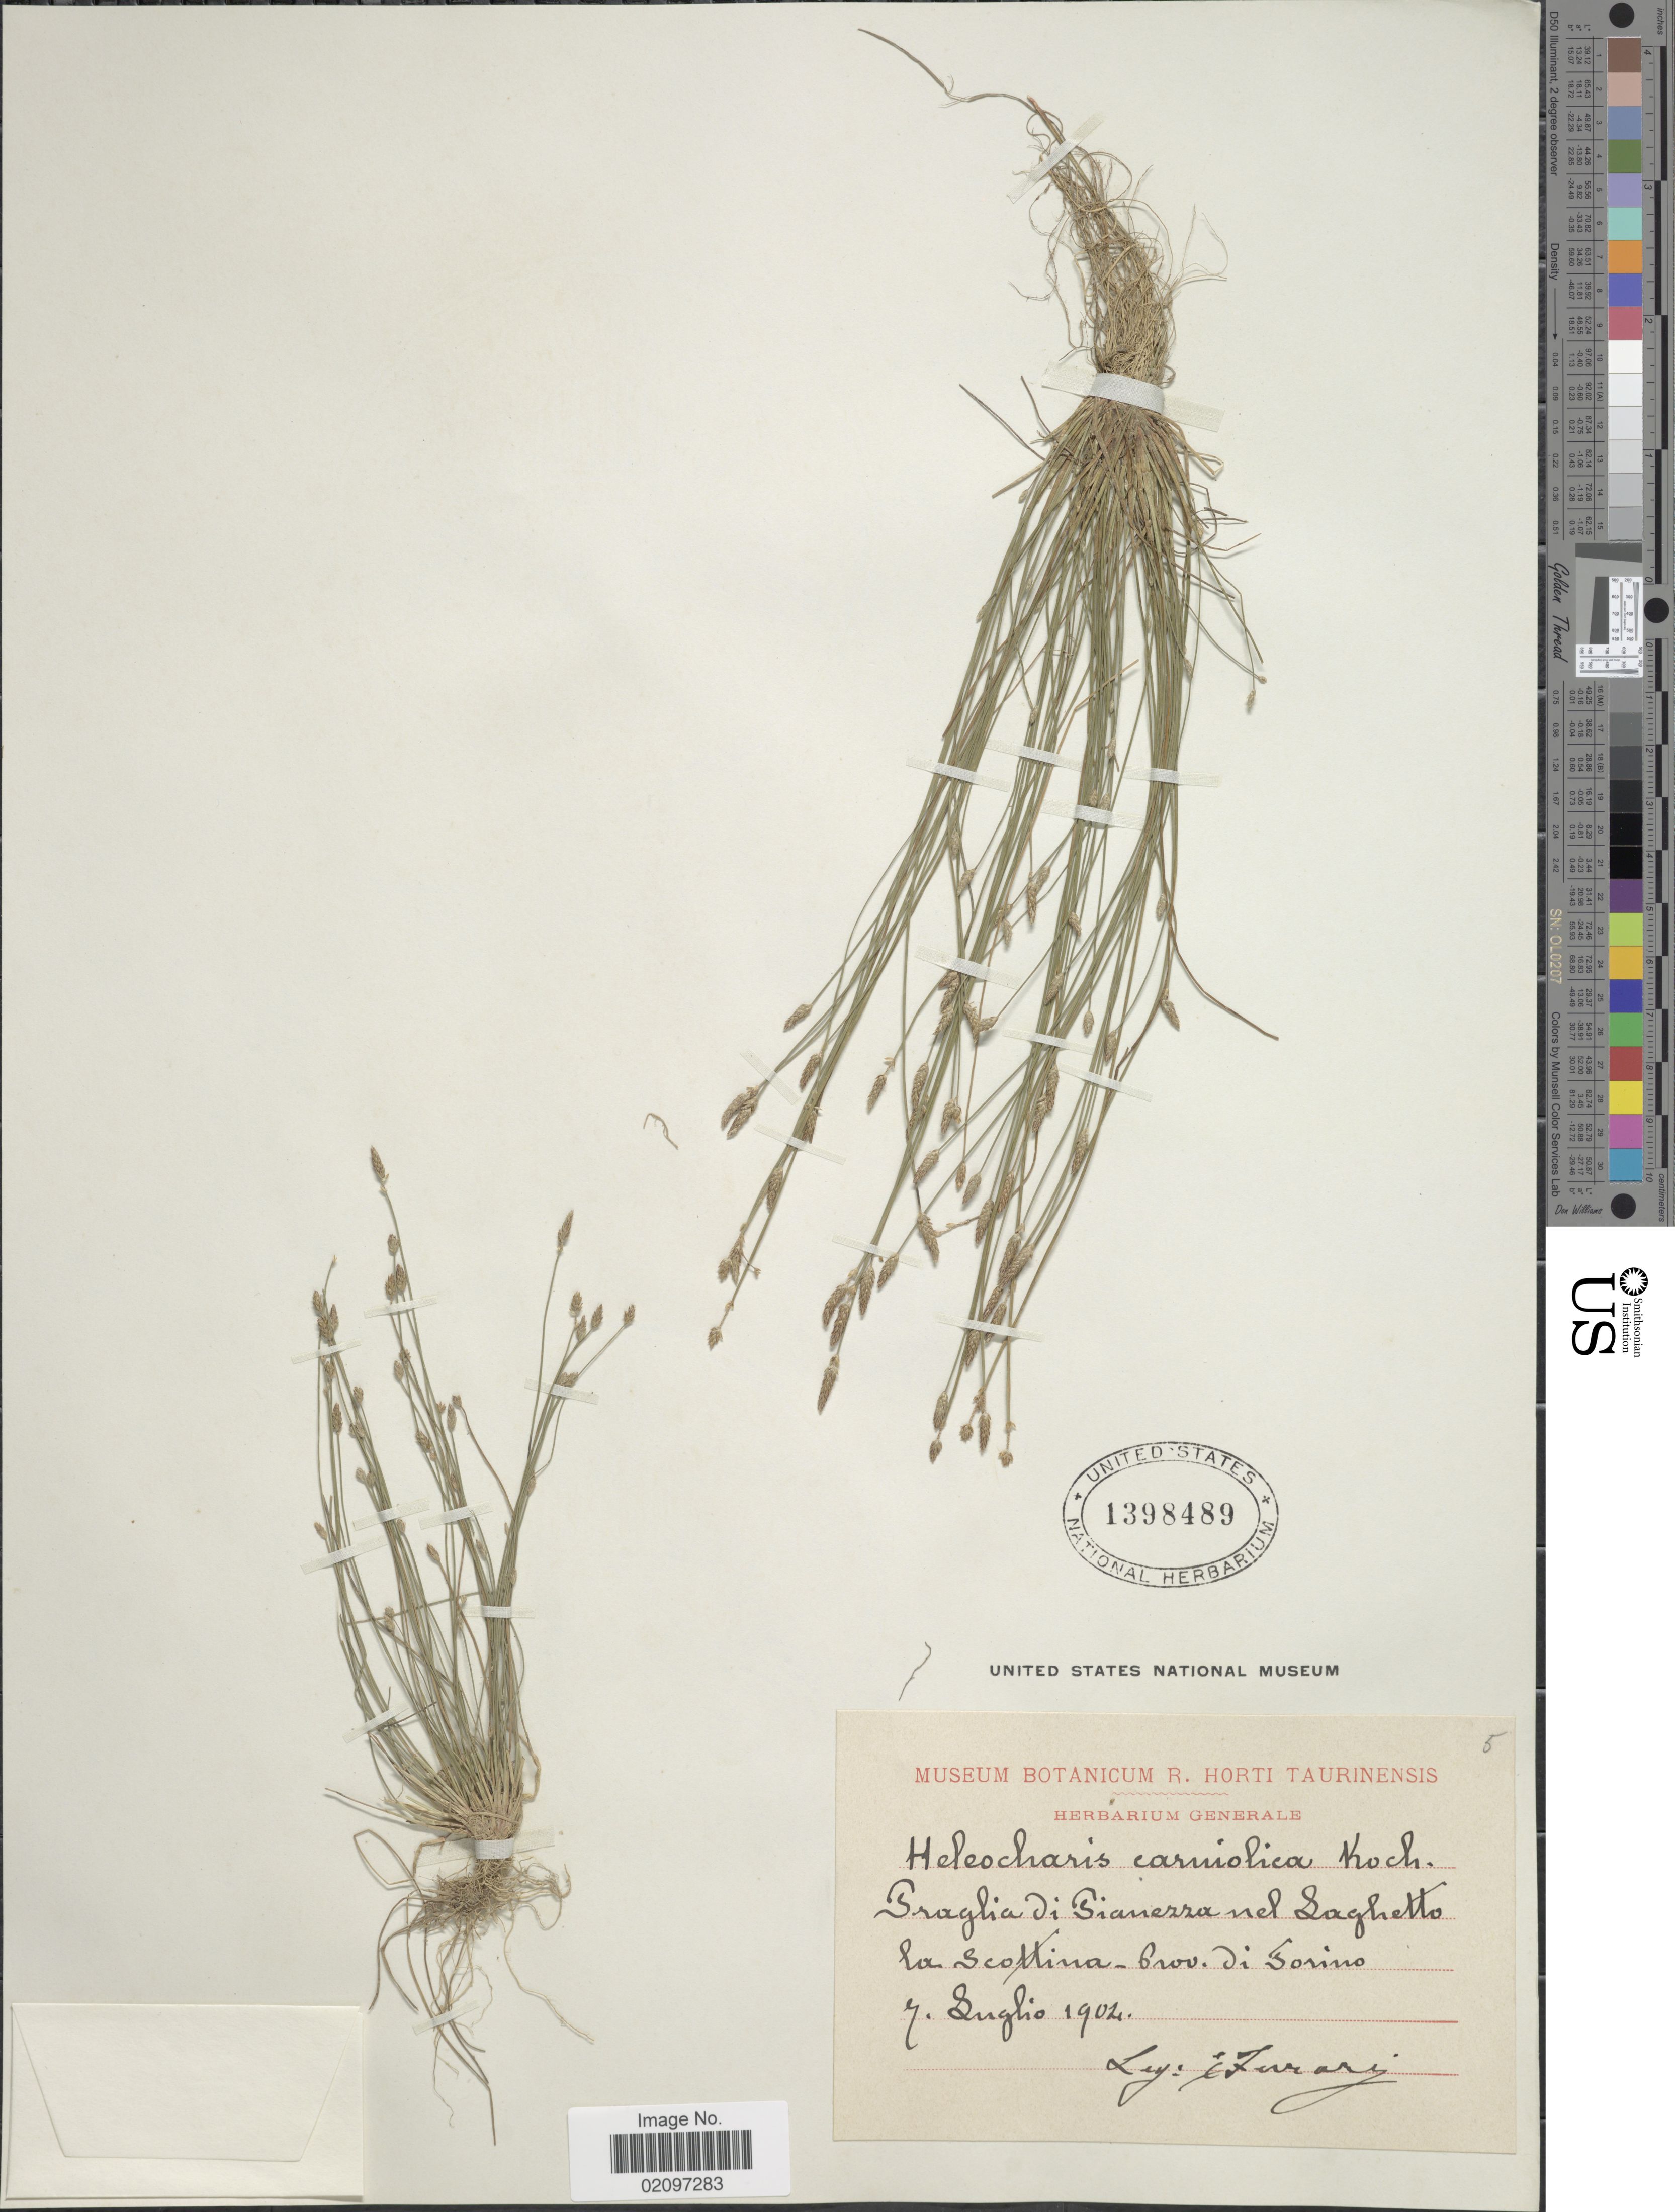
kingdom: Plantae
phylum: Tracheophyta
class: Liliopsida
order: Poales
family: Cyperaceae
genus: Eleocharis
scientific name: Eleocharis carniolica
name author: W.D.J. Koch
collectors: Ferrari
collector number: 5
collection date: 1904-07-07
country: Italy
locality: Traglia di Tianezza nel Laghetto la Scottina - Prov. di Torino.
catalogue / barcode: US 1398489